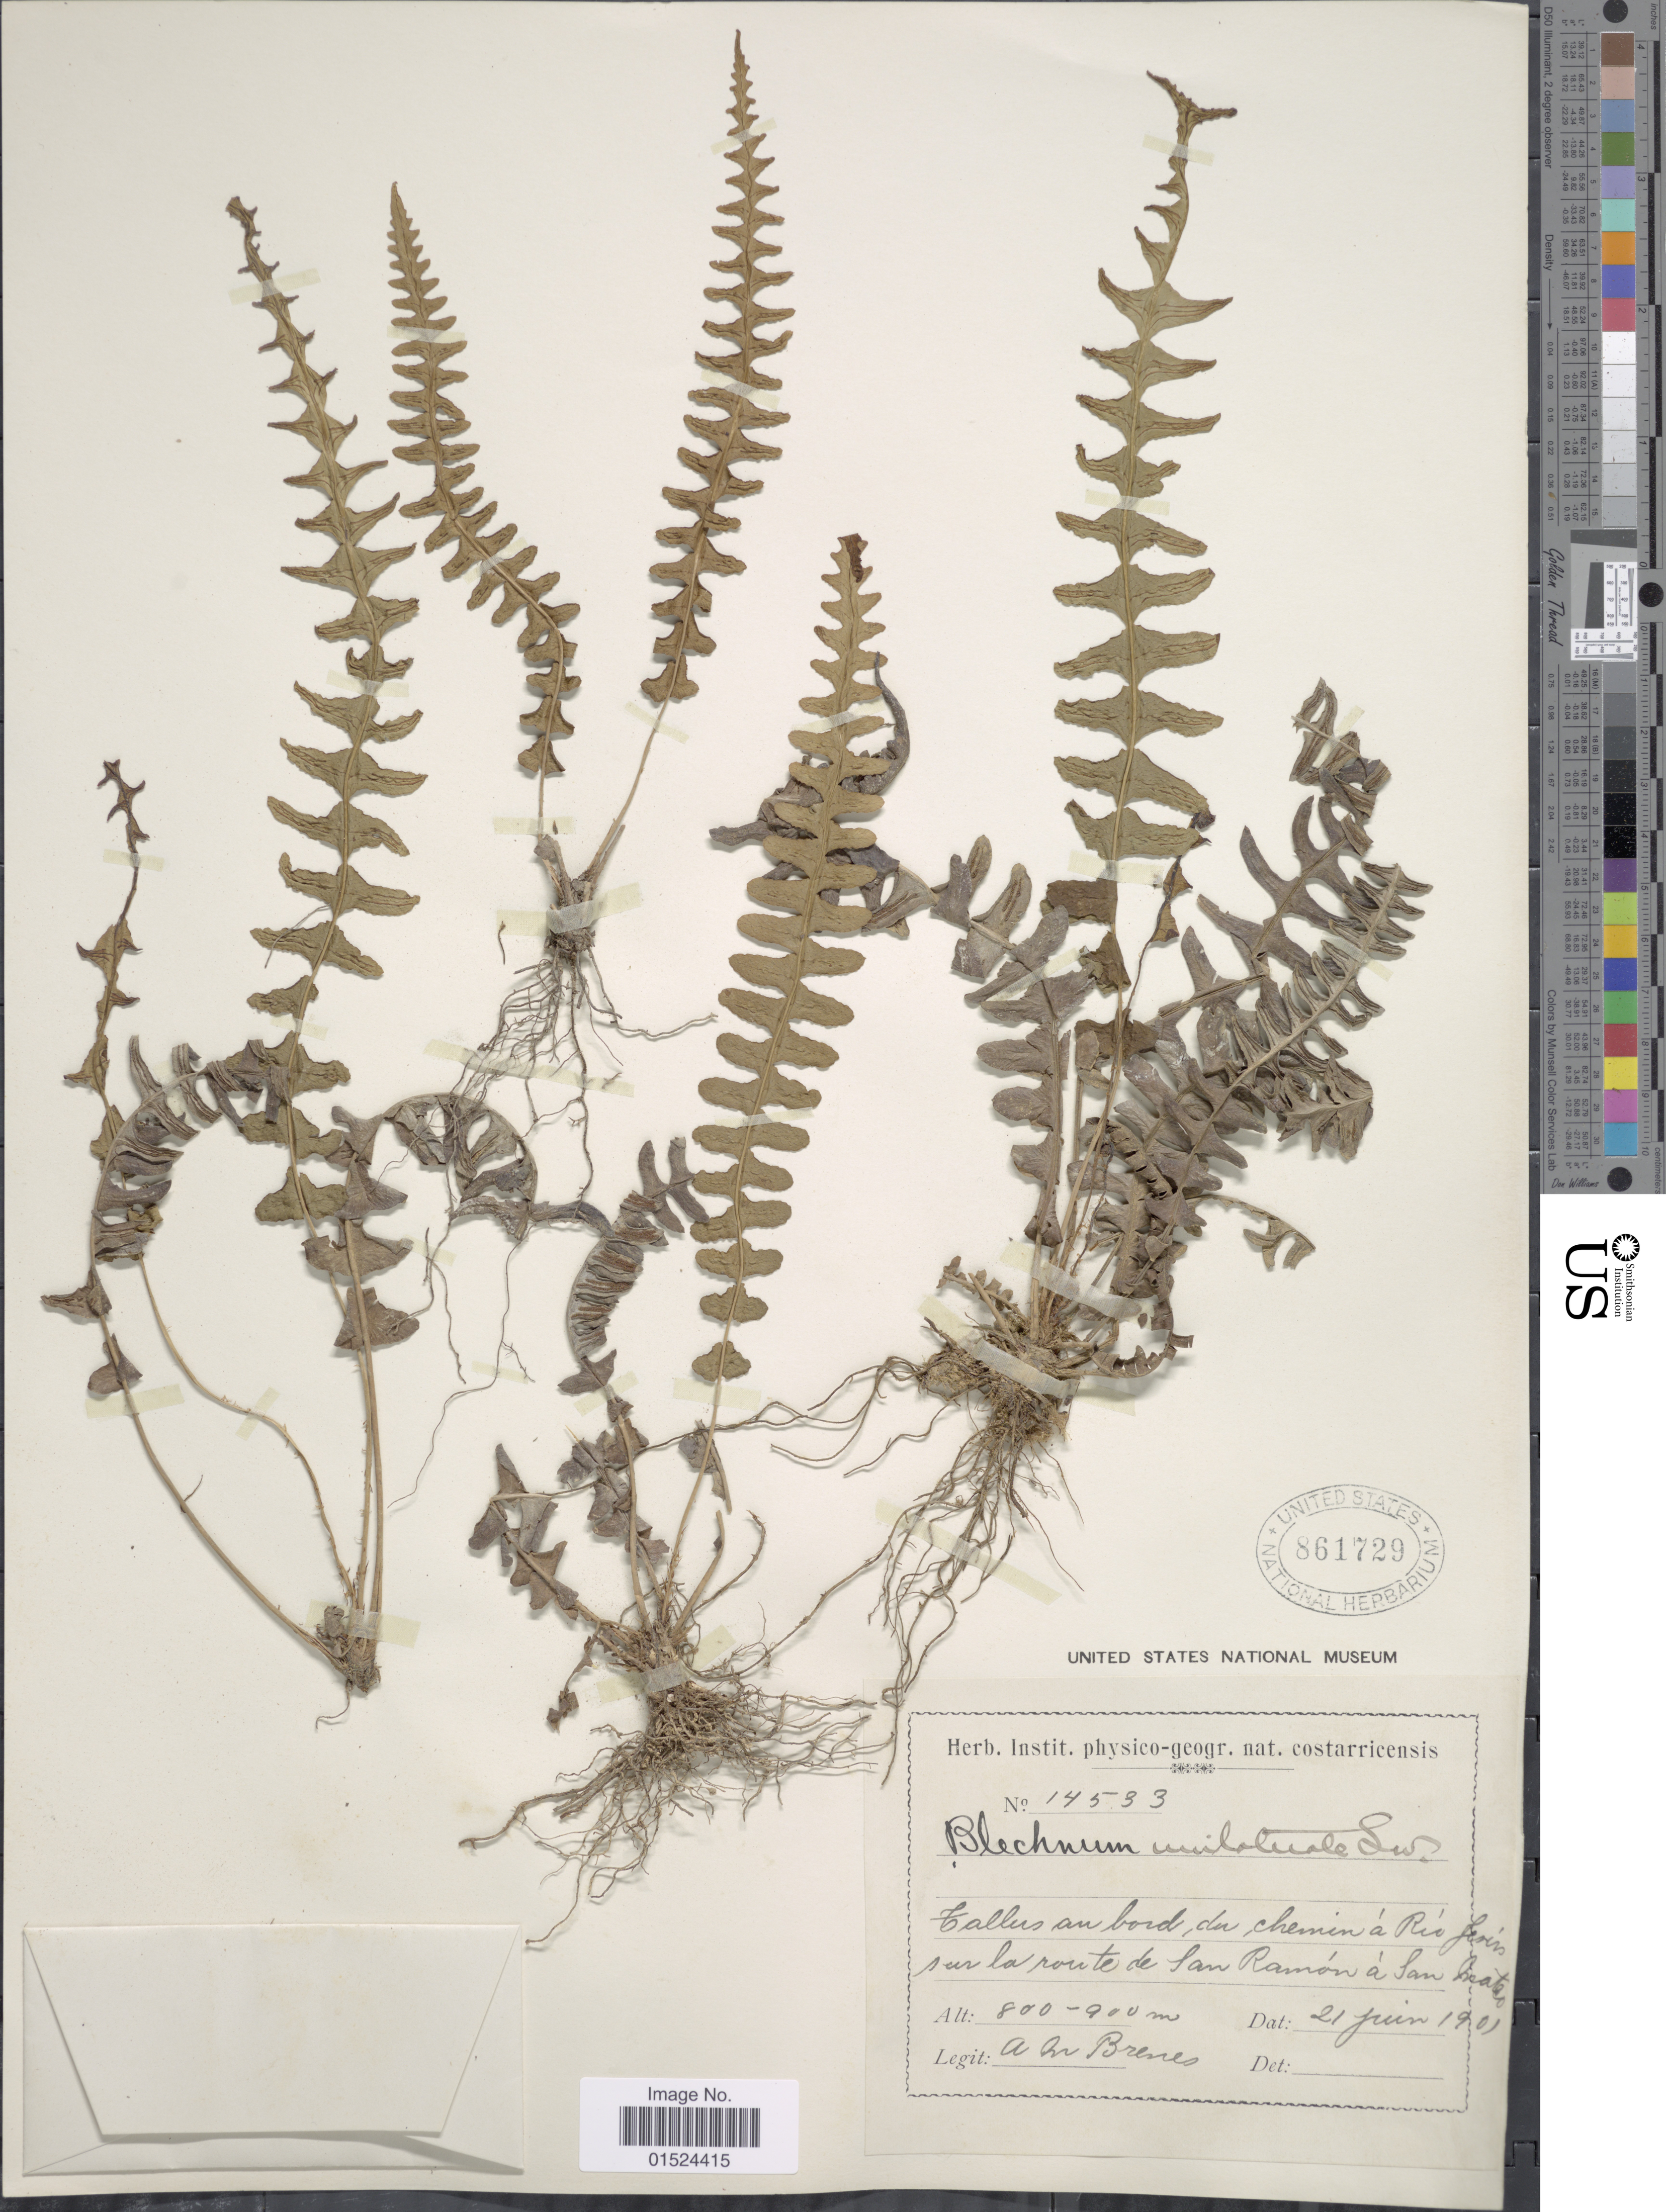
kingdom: Plantae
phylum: Tracheophyta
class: Polypodiopsida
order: Polypodiales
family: Blechnaceae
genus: Blechnum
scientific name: Blechnum polypodioides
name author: Raddi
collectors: A. Brenes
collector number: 14533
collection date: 1901-06-21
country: Costa Rica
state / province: Alajuela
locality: Tallus au bord du chemin à Río Jesús sur la route de San Ramón à San Mateo.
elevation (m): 800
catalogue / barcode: US 861729